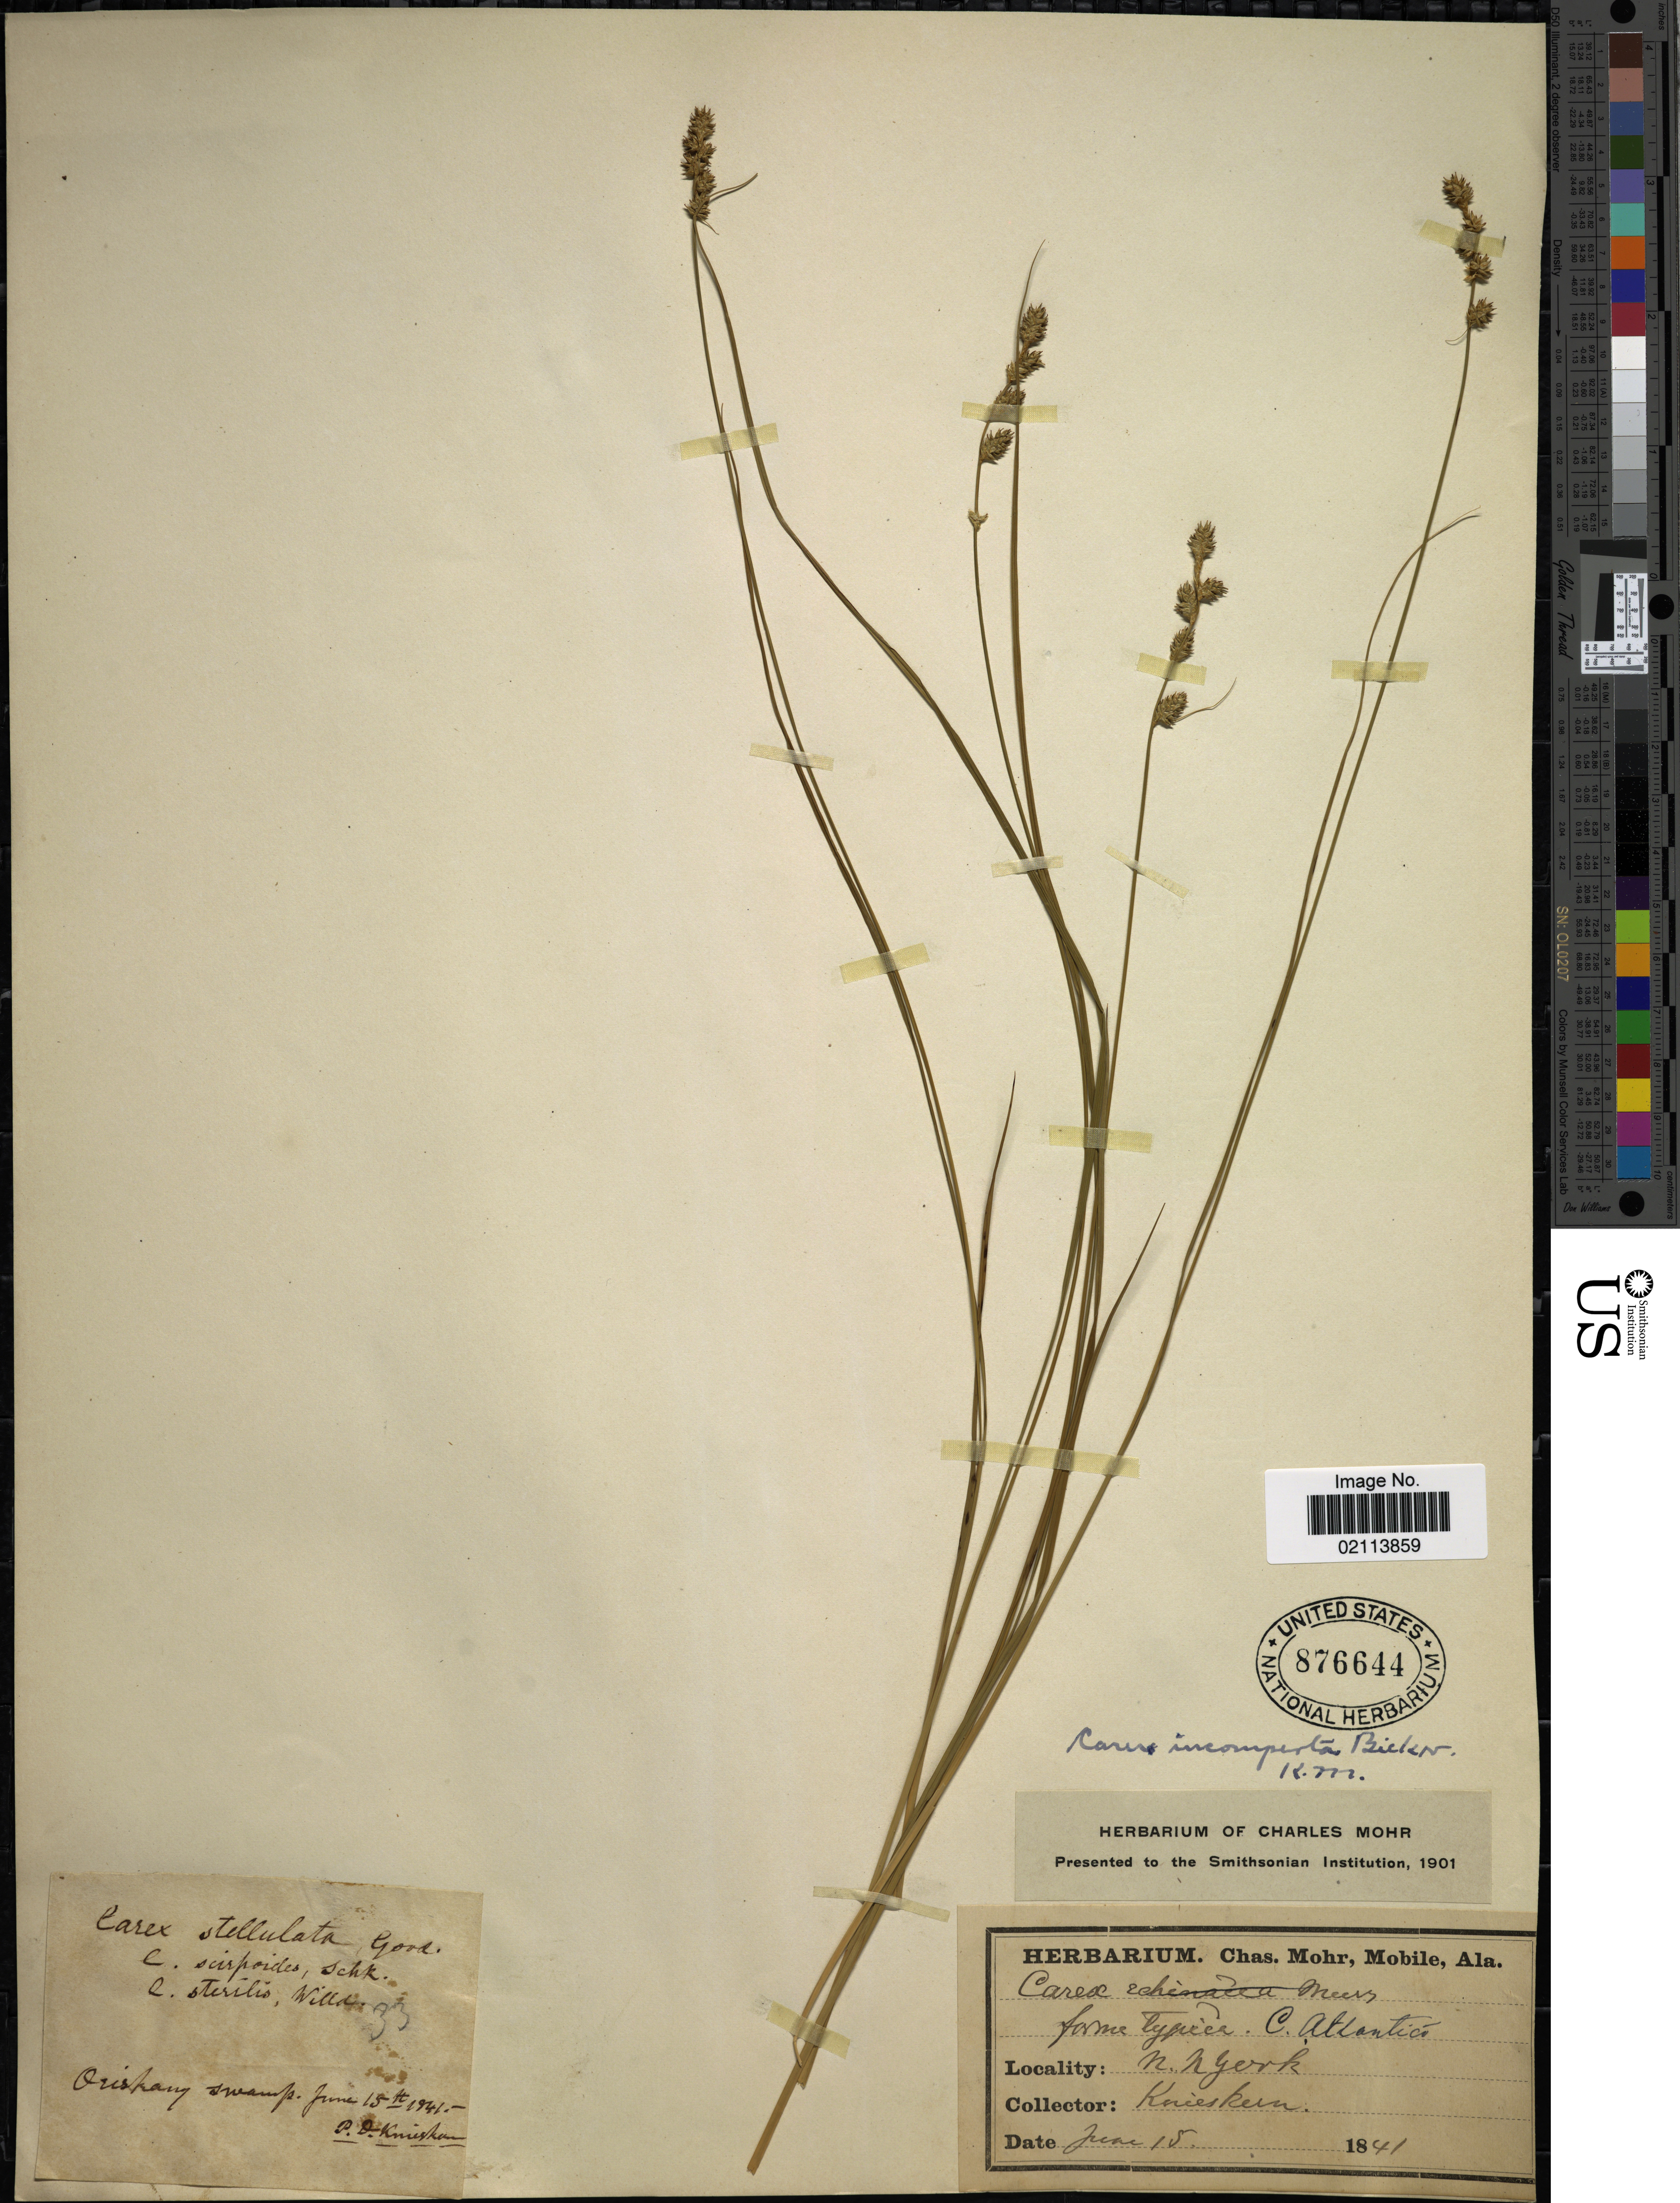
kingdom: Plantae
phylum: Tracheophyta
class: Liliopsida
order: Poales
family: Cyperaceae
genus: Carex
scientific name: Carex sp.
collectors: P. D. Knieskern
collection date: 1841-06-15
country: United States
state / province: New York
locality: Oriskany swamp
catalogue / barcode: US 876644